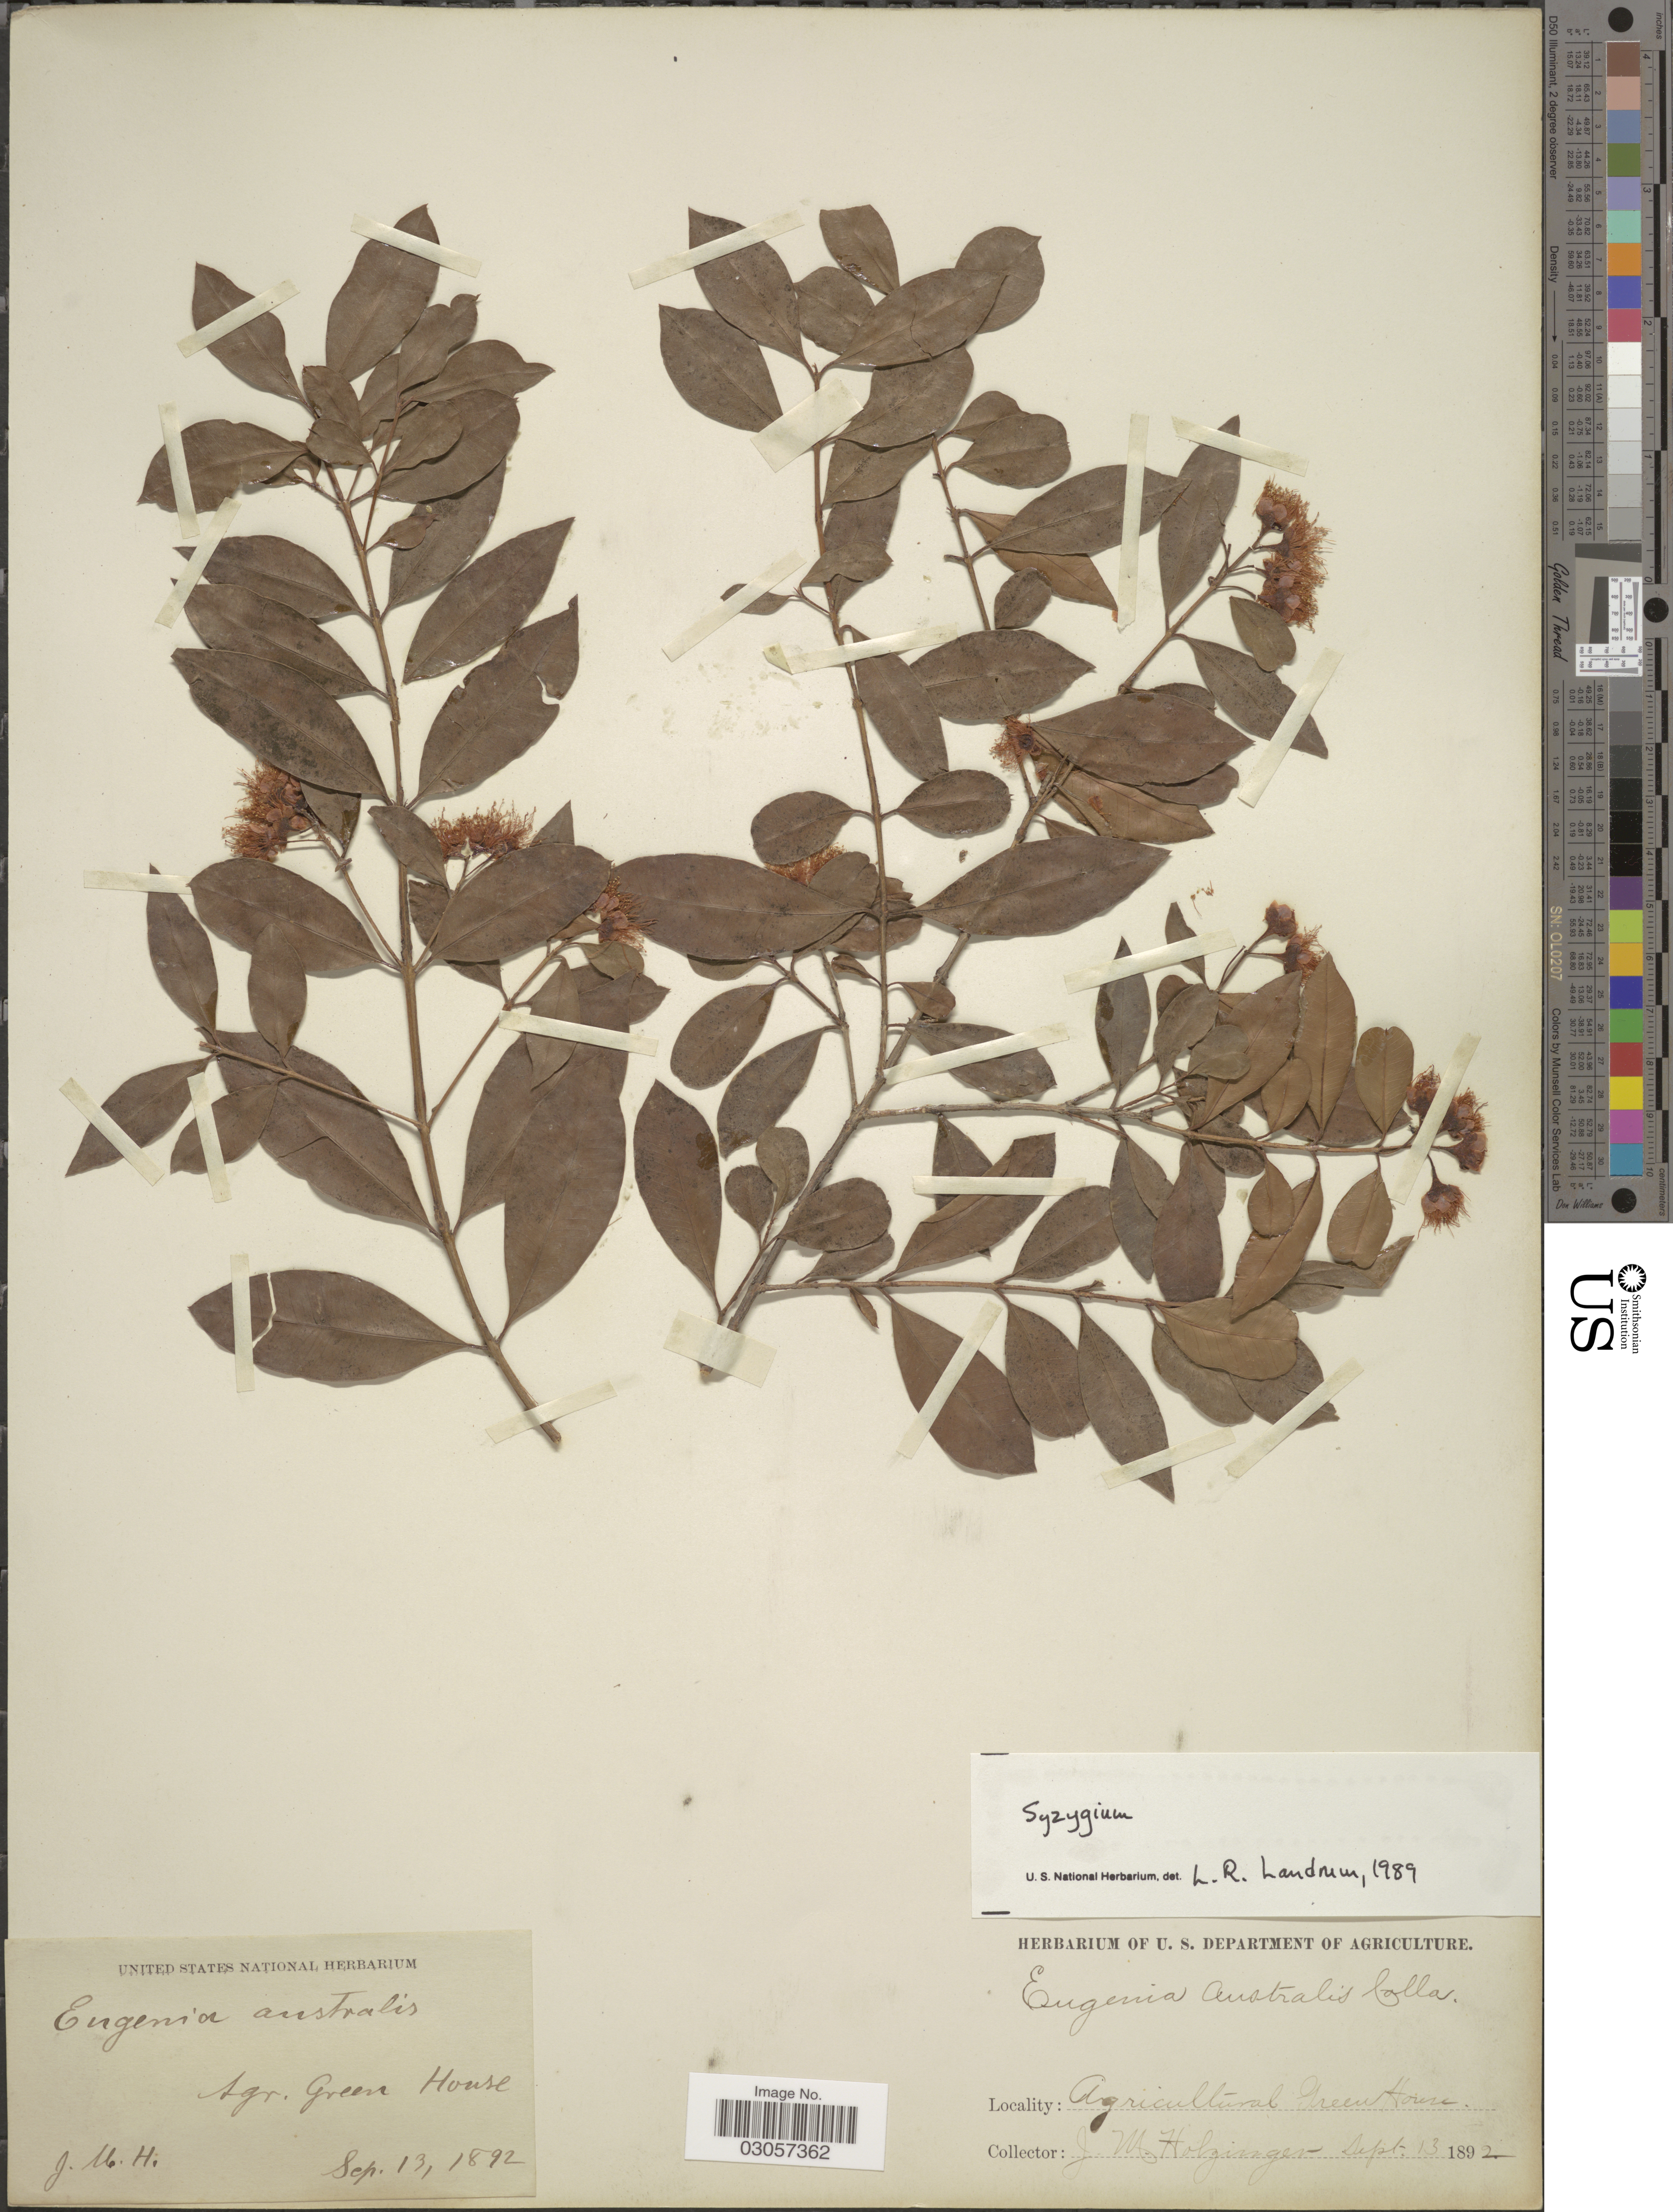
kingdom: Plantae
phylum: Tracheophyta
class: Magnoliopsida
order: Myrtales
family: Myrtaceae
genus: Syzygium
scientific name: Syzygium australe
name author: (J.C. Wendl. ex Link) B. Hyland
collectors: J. M. Holzinger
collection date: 1892-09-13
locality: Agr. Green House.